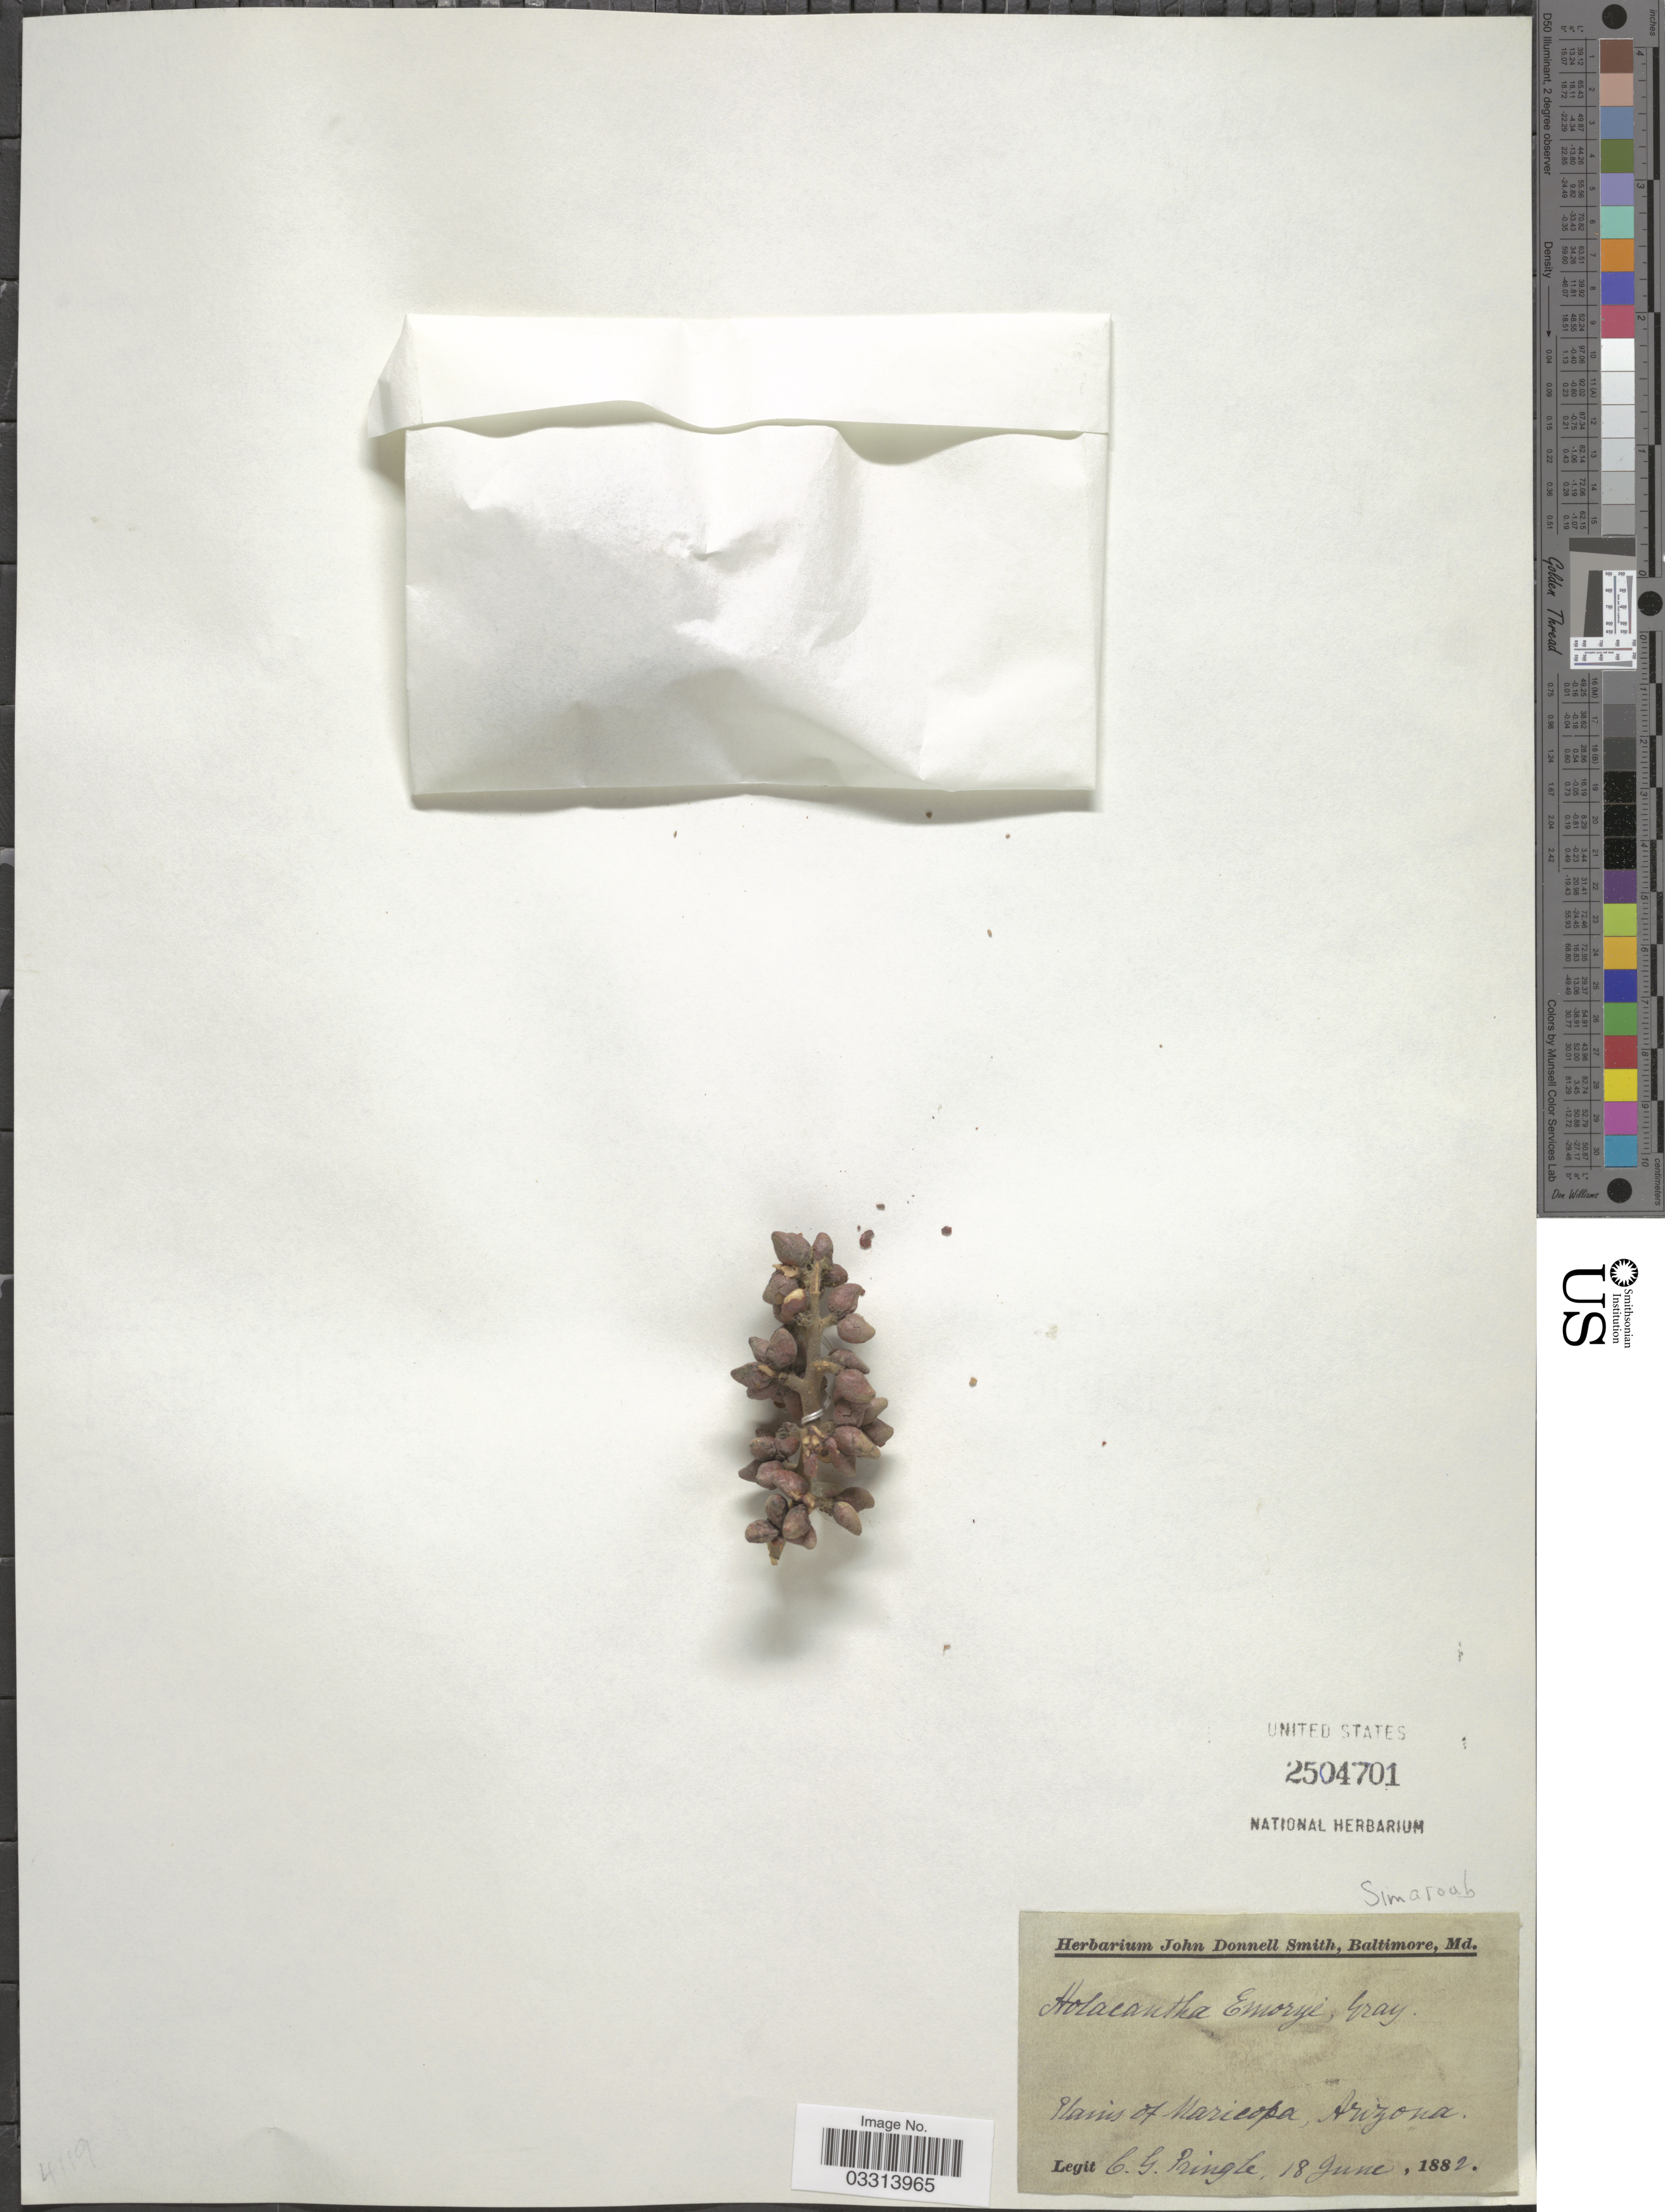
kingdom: Plantae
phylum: Tracheophyta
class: Magnoliopsida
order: Sapindales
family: Simaroubaceae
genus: Castela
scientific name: Castela emoryi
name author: (A. Gray) Moran & Felger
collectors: C. G. Pringle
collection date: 1882-06-18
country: United States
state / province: Arizona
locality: Plains of Maricopa.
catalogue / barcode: US 2504701